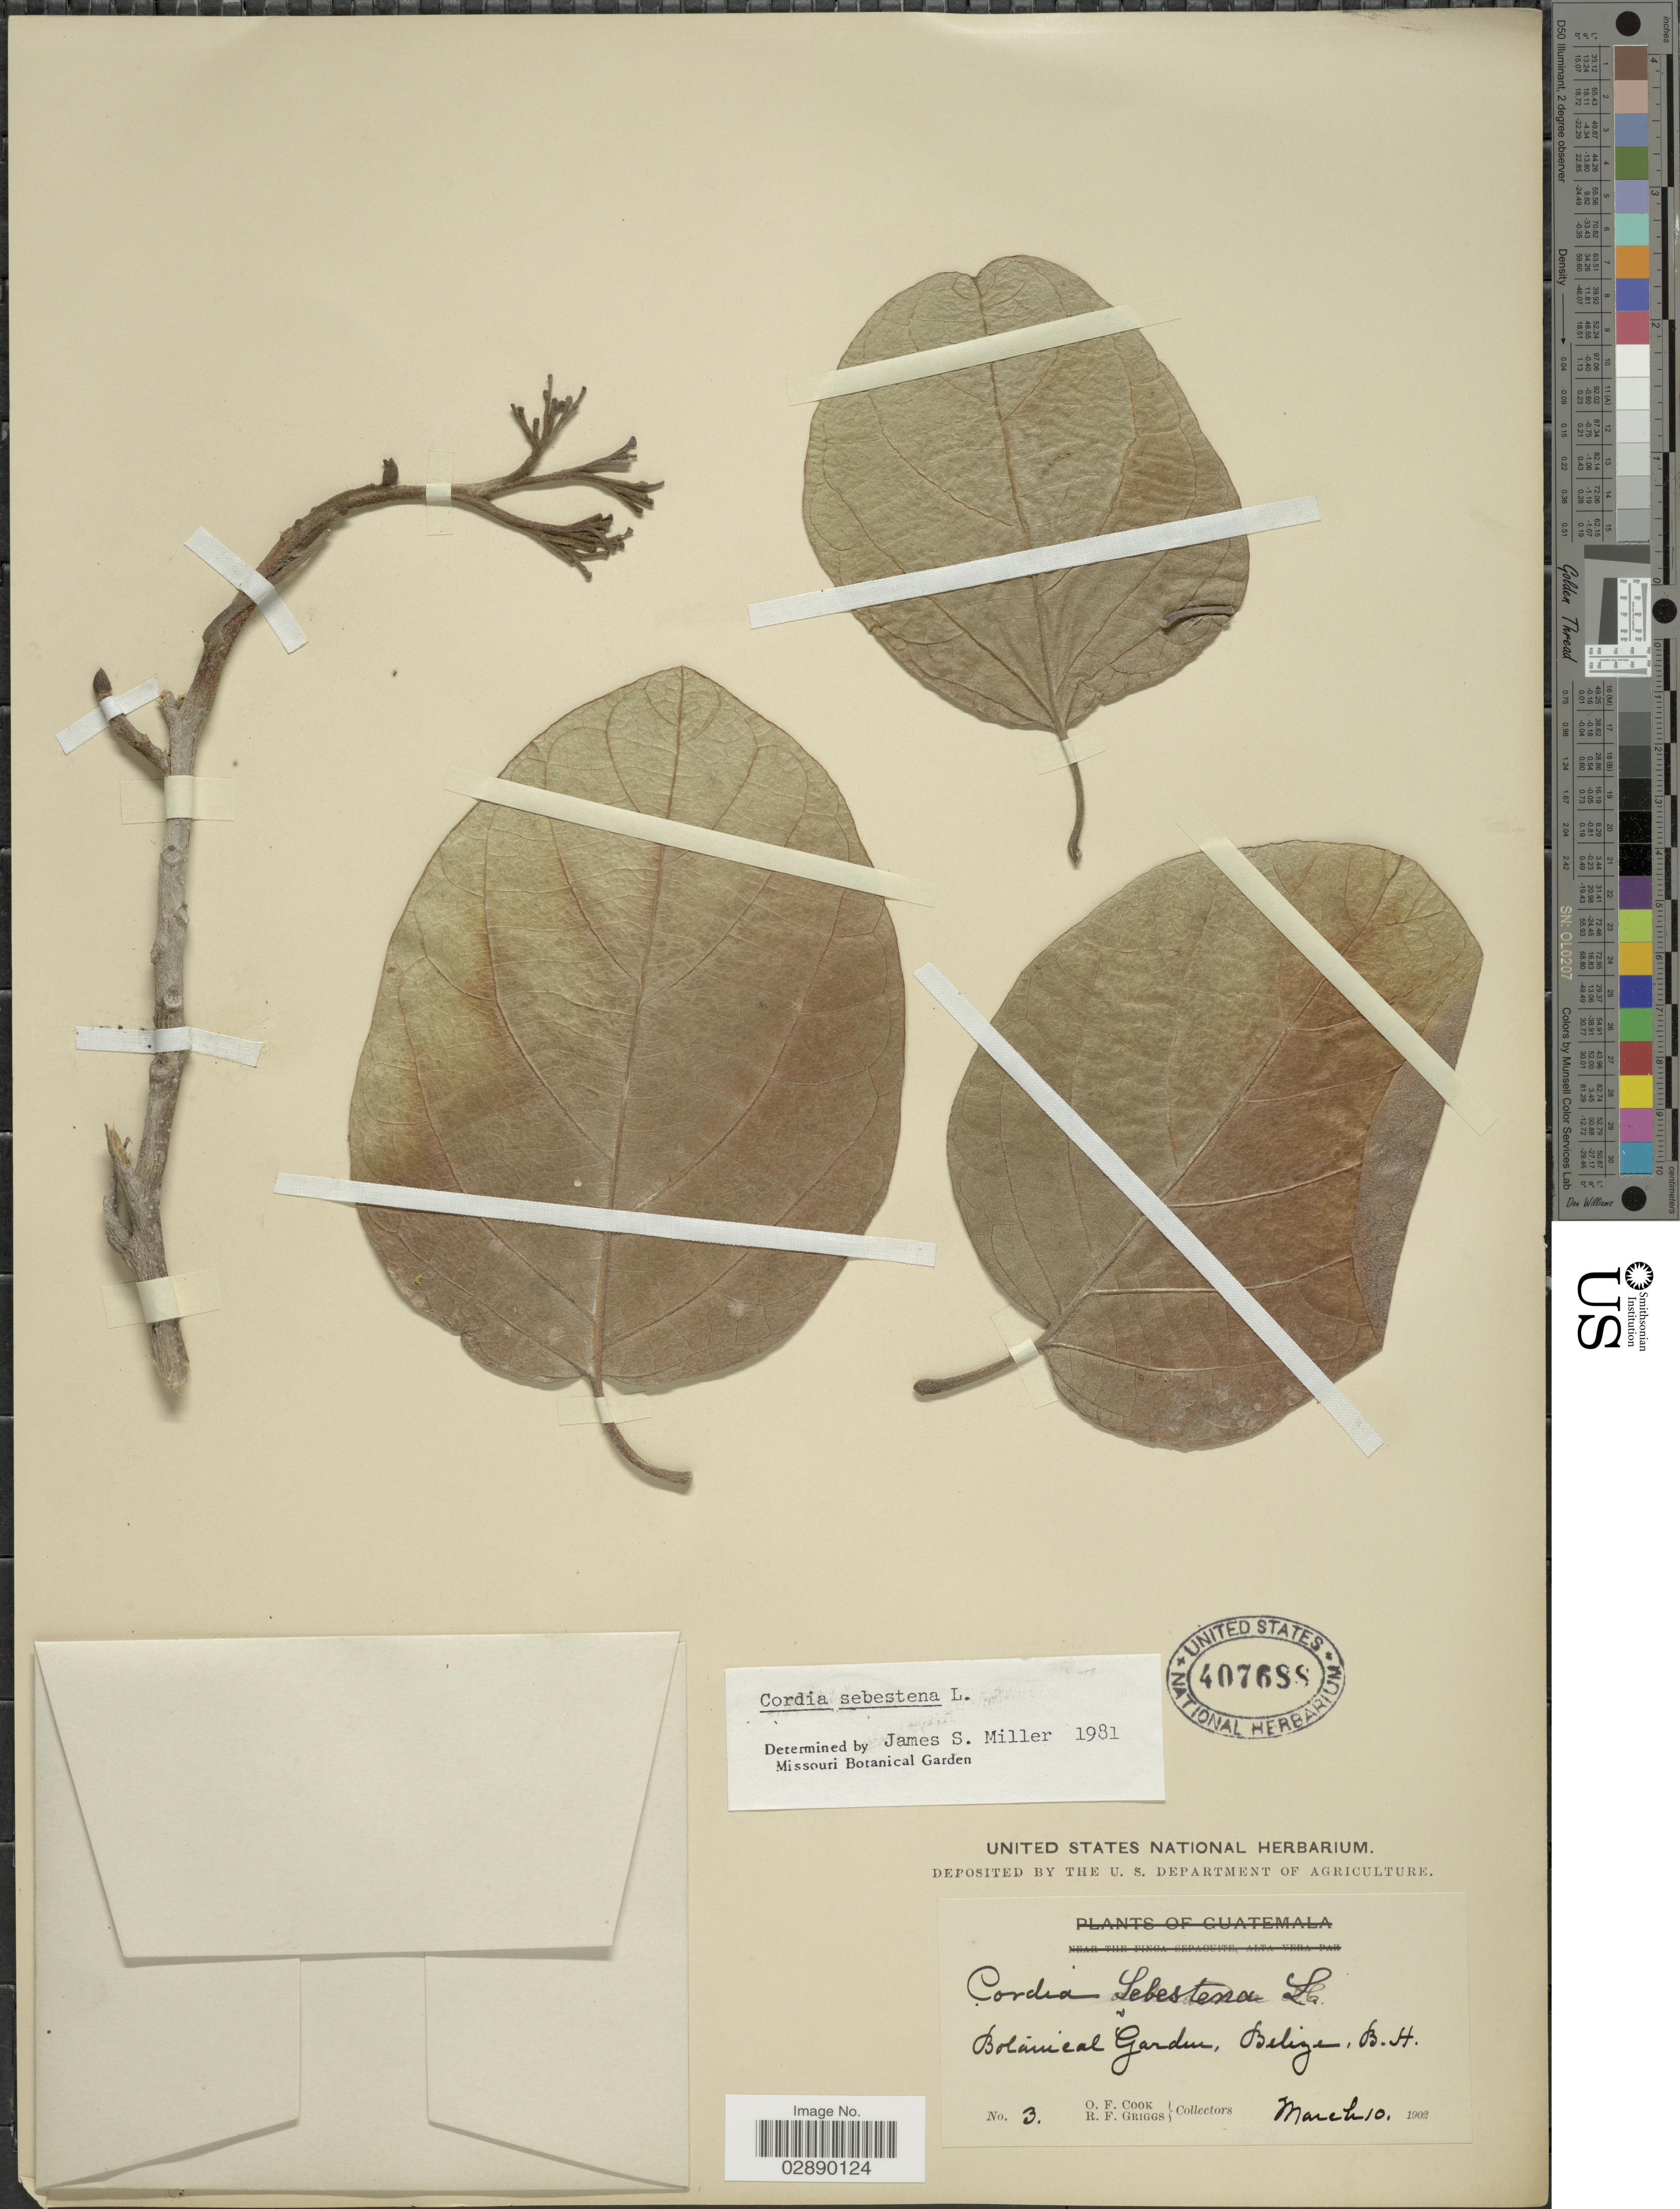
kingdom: Plantae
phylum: Tracheophyta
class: Magnoliopsida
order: Boraginales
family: Cordiaceae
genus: Cordia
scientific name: Cordia sebestena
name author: L.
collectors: O. F. Cook & R. F. Griggs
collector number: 3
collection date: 1902-03-10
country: Belize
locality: Botanical Garden, Belize, B.H.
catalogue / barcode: US 407688